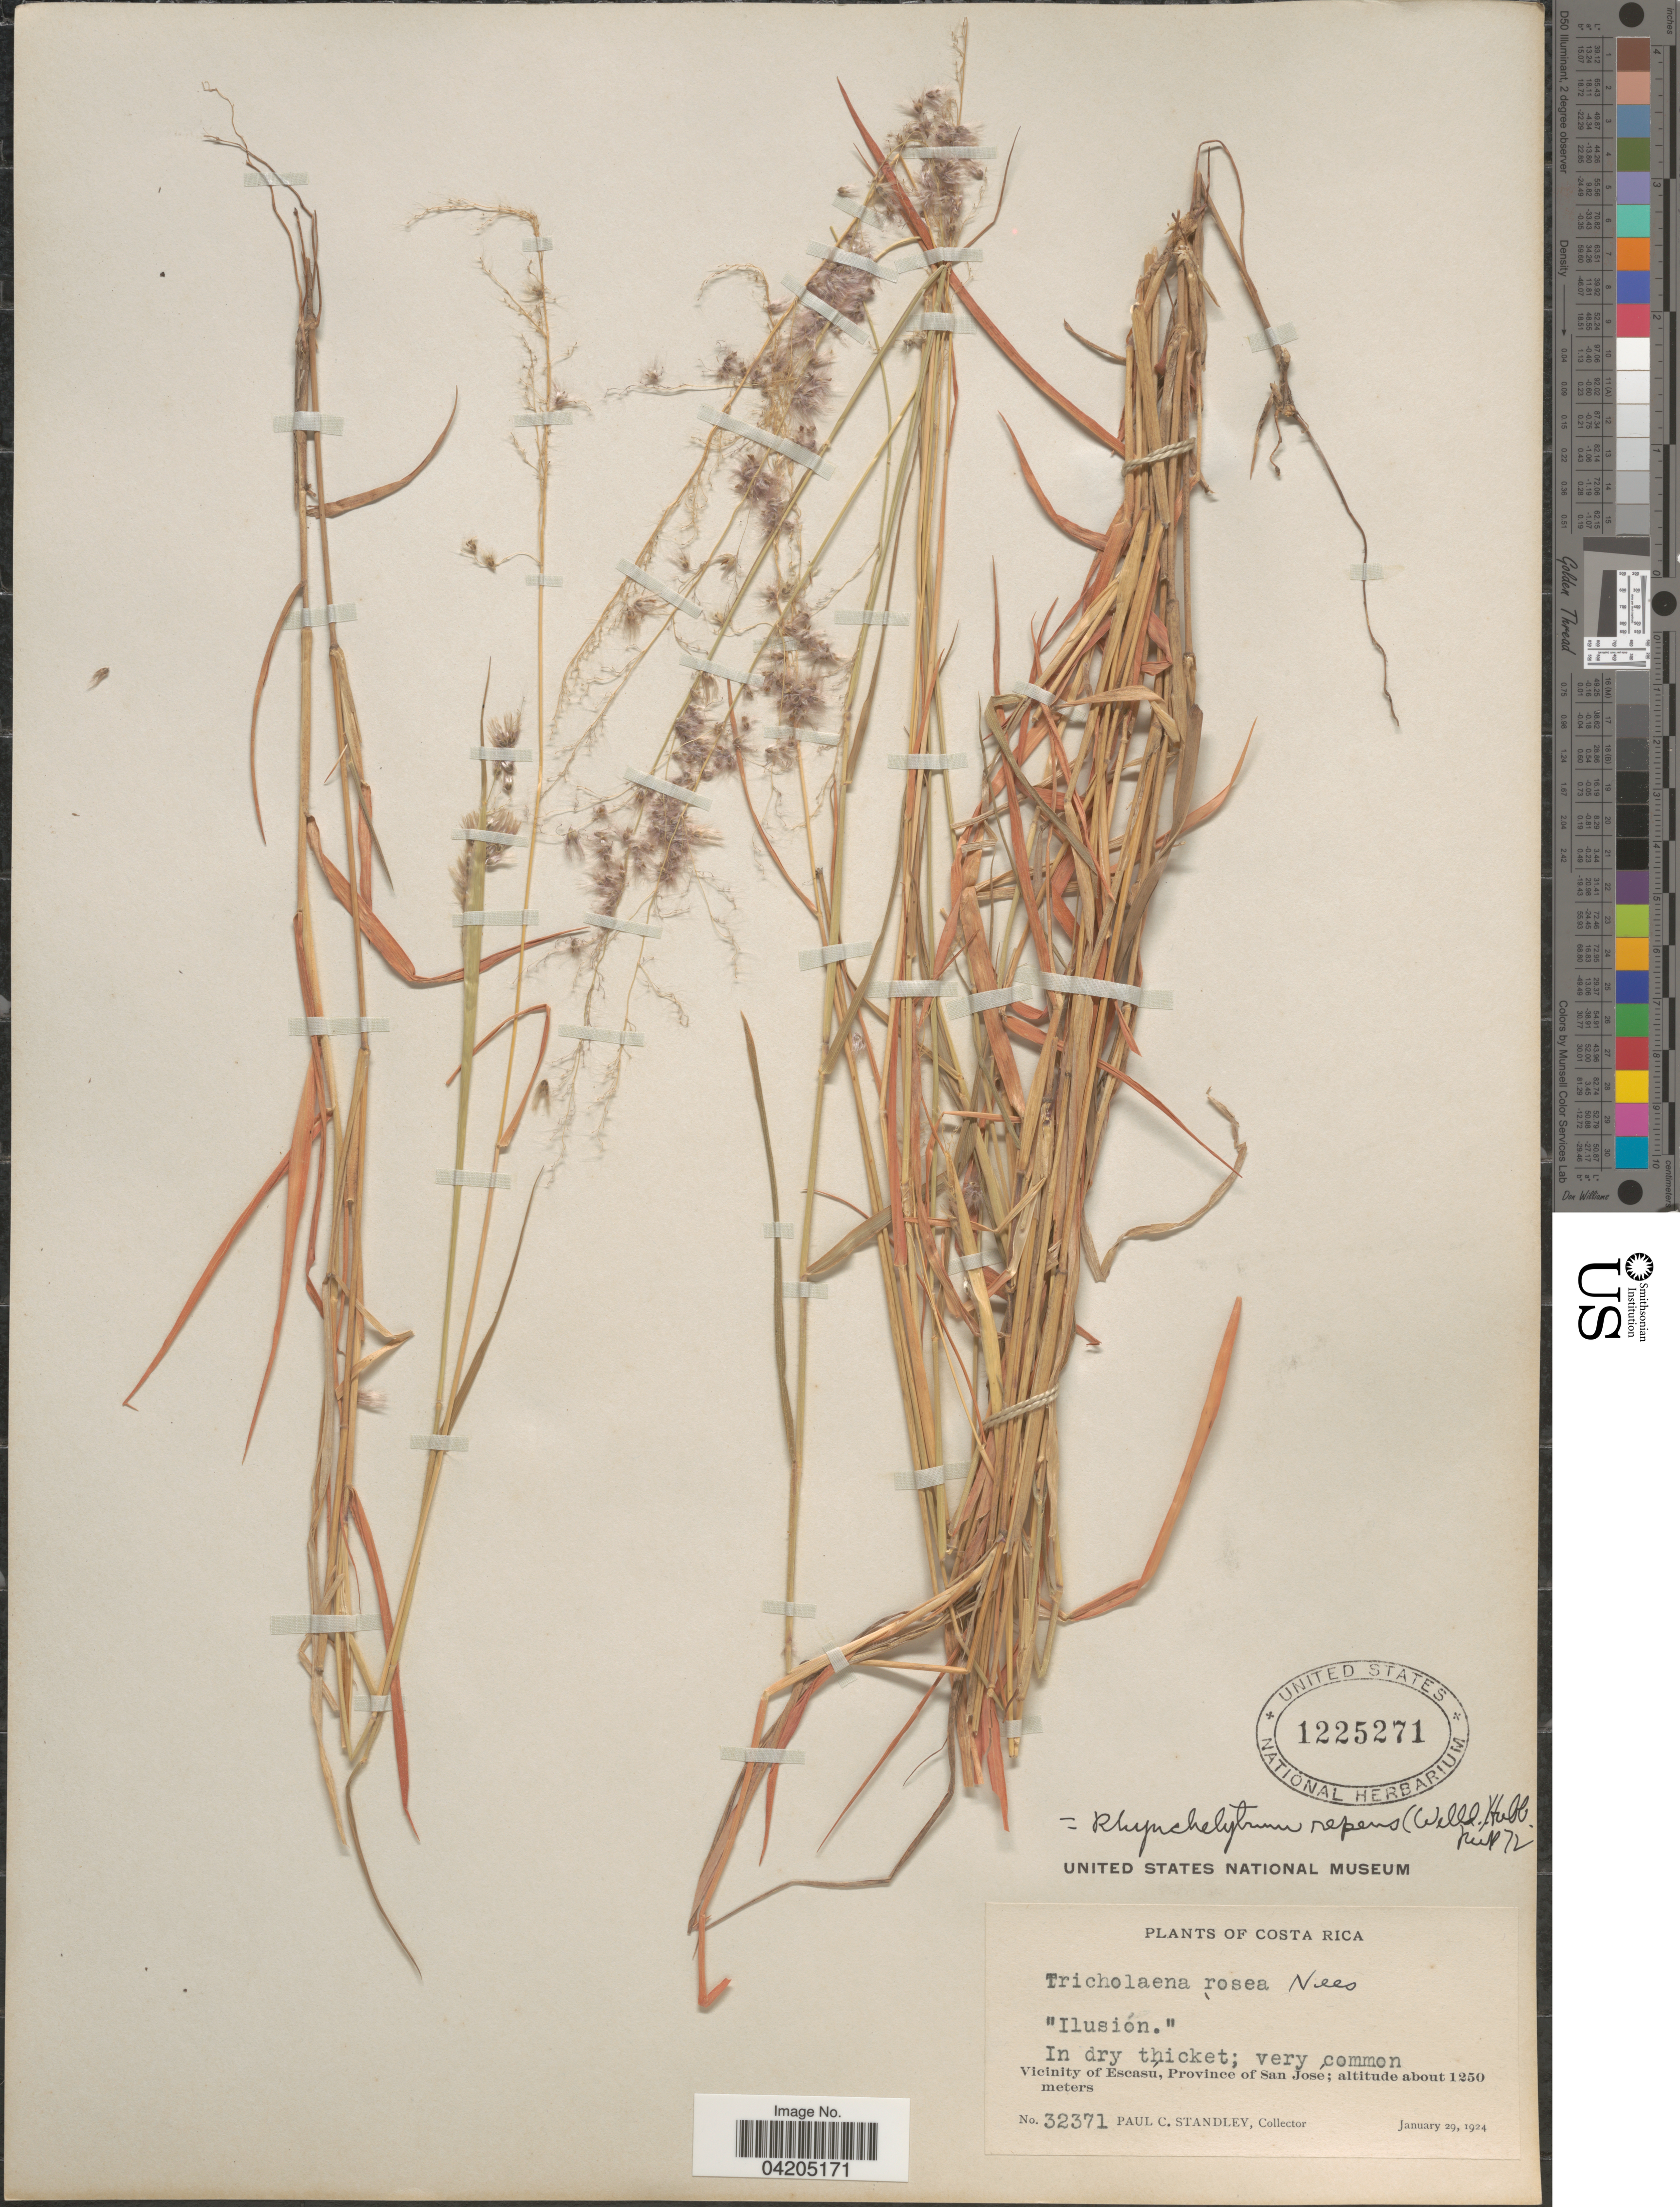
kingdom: Plantae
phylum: Tracheophyta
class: Liliopsida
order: Poales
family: Poaceae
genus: Melinis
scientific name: Melinis repens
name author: (Willd.) Zizka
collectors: P. C. Standley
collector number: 32371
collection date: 1924-01-29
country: Costa Rica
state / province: San José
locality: Vicinity of Escasu.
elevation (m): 1250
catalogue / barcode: US 1225271